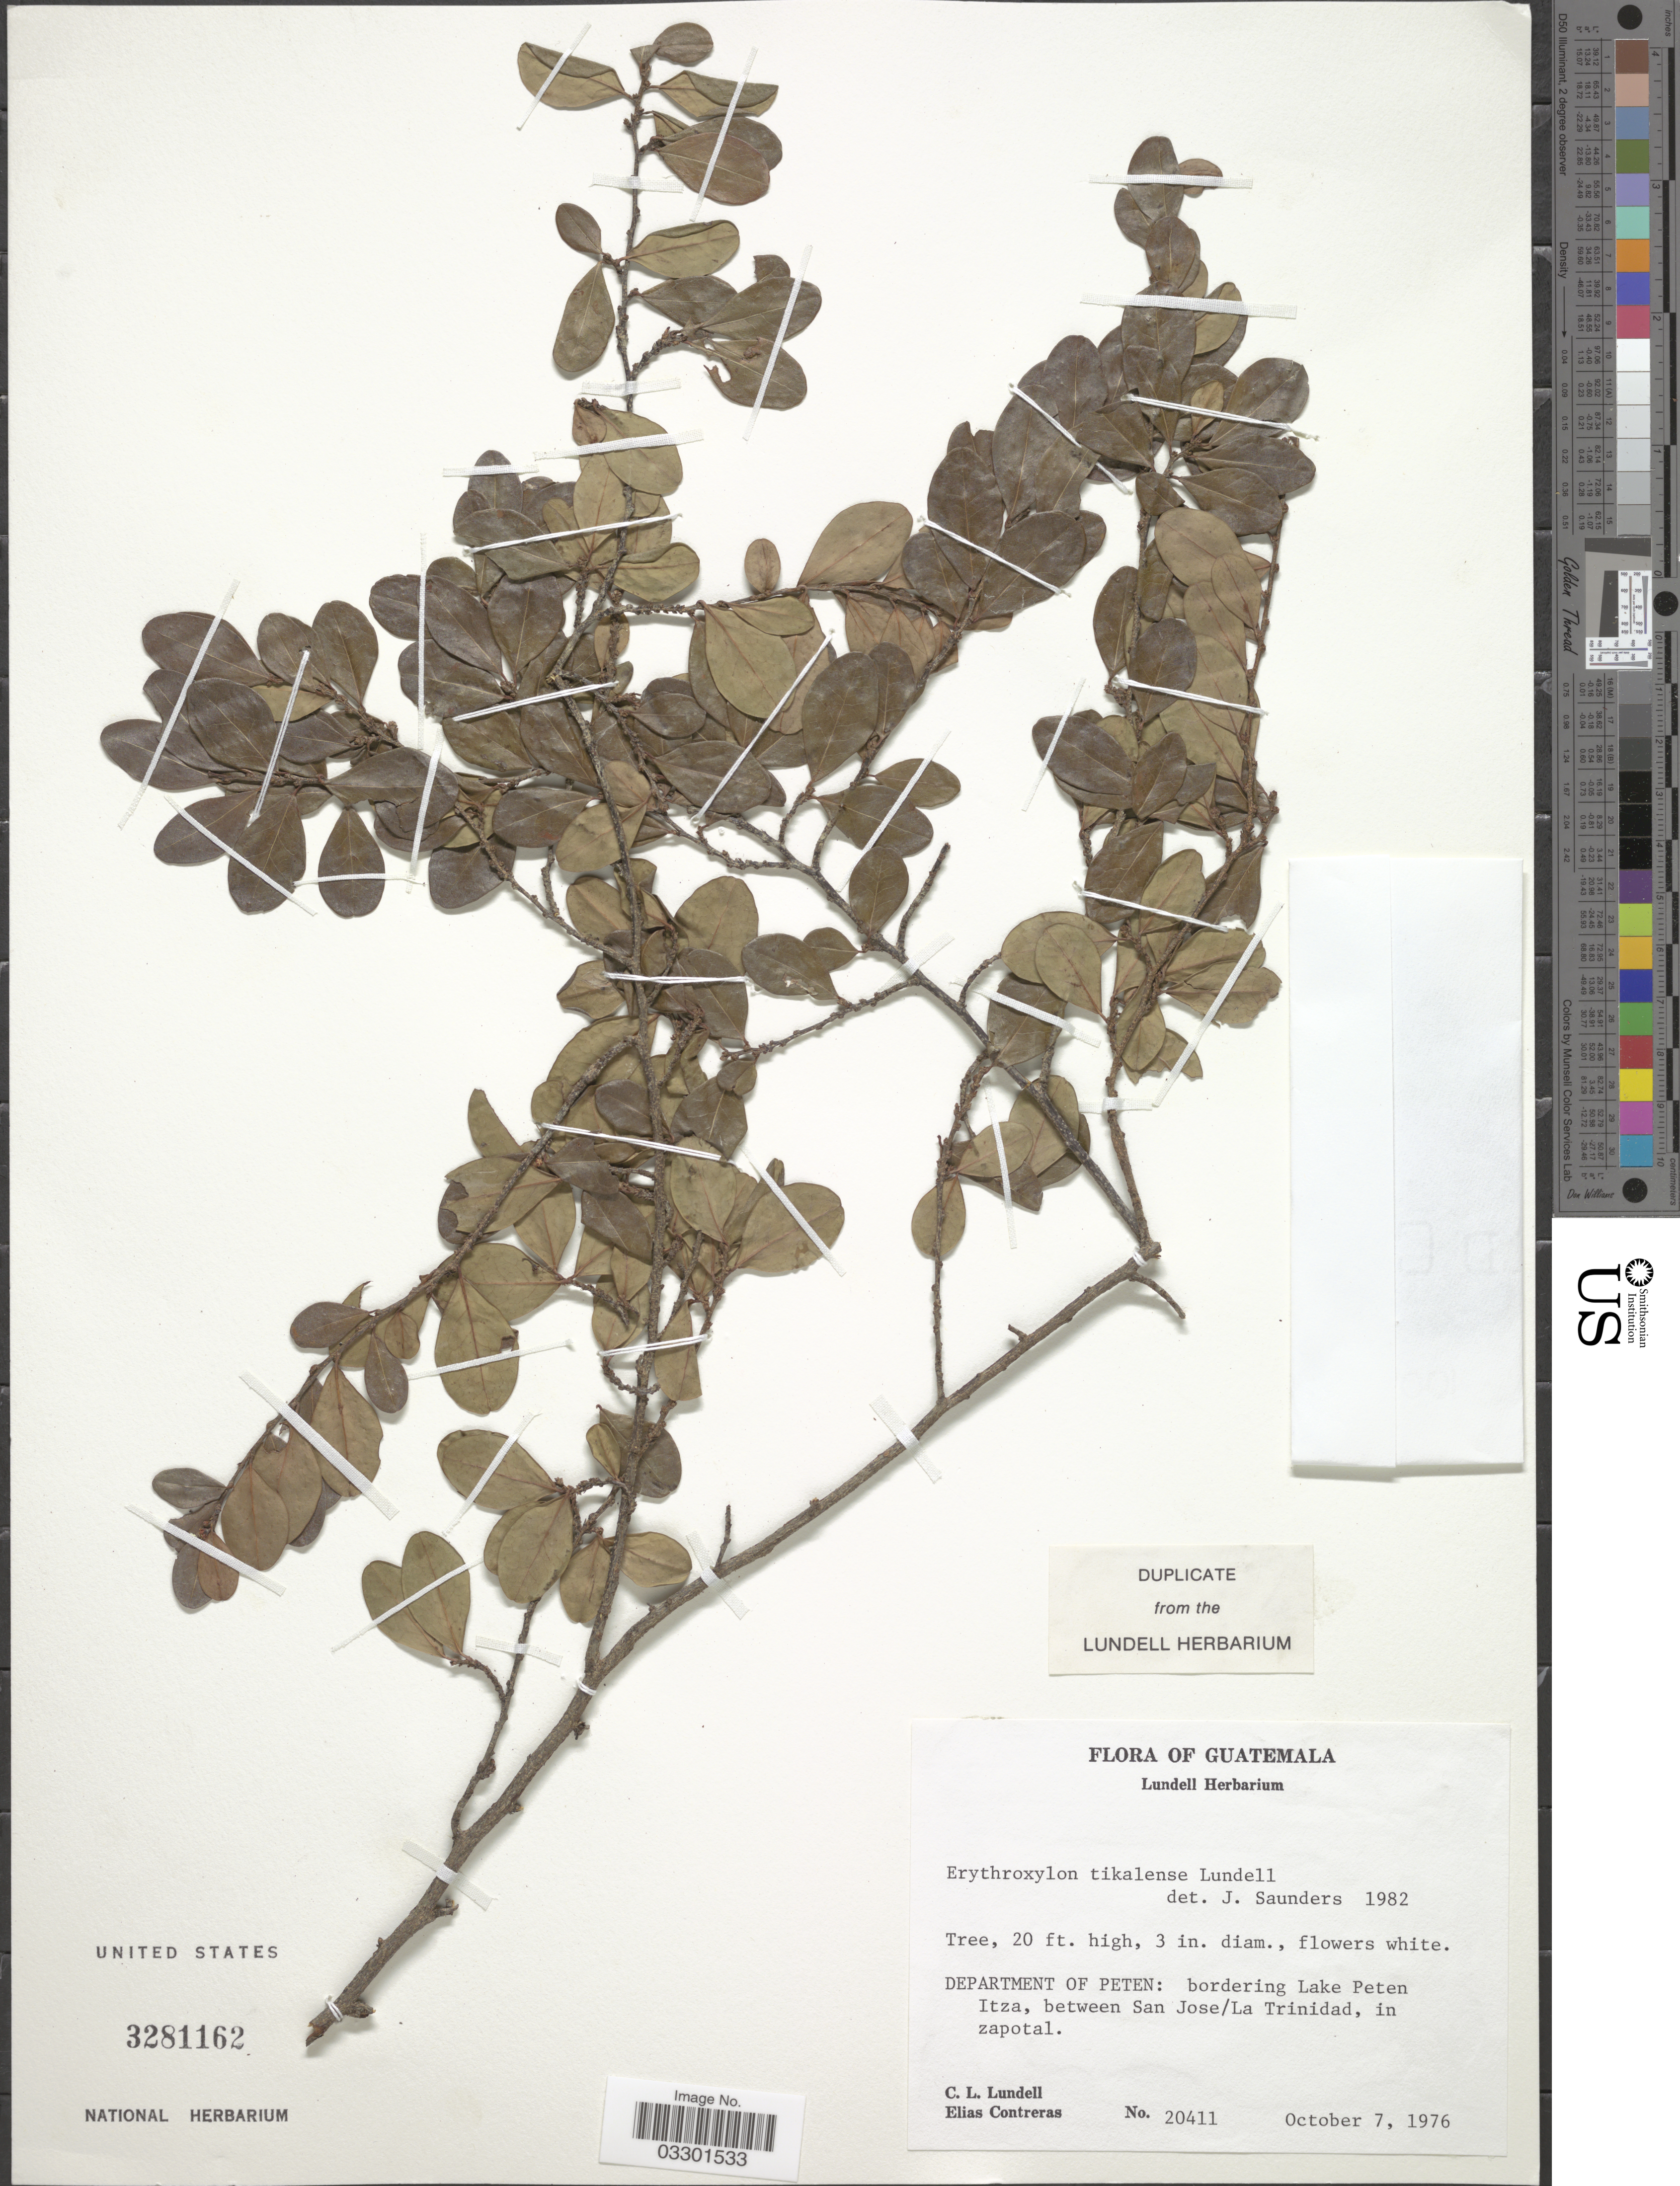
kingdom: Plantae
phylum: Tracheophyta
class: Magnoliopsida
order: Malpighiales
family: Erythroxylaceae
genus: Erythroxylum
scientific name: Erythroxylum tikalense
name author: Lundell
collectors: C. L. Lundell & E. Contreras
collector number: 20411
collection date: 1976-10-07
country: Guatemala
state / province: El Petén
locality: Department of Peten: bordering Lake Peten Itza, between San Jose/La Trinidad, in zapotal.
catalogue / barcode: US 3281162